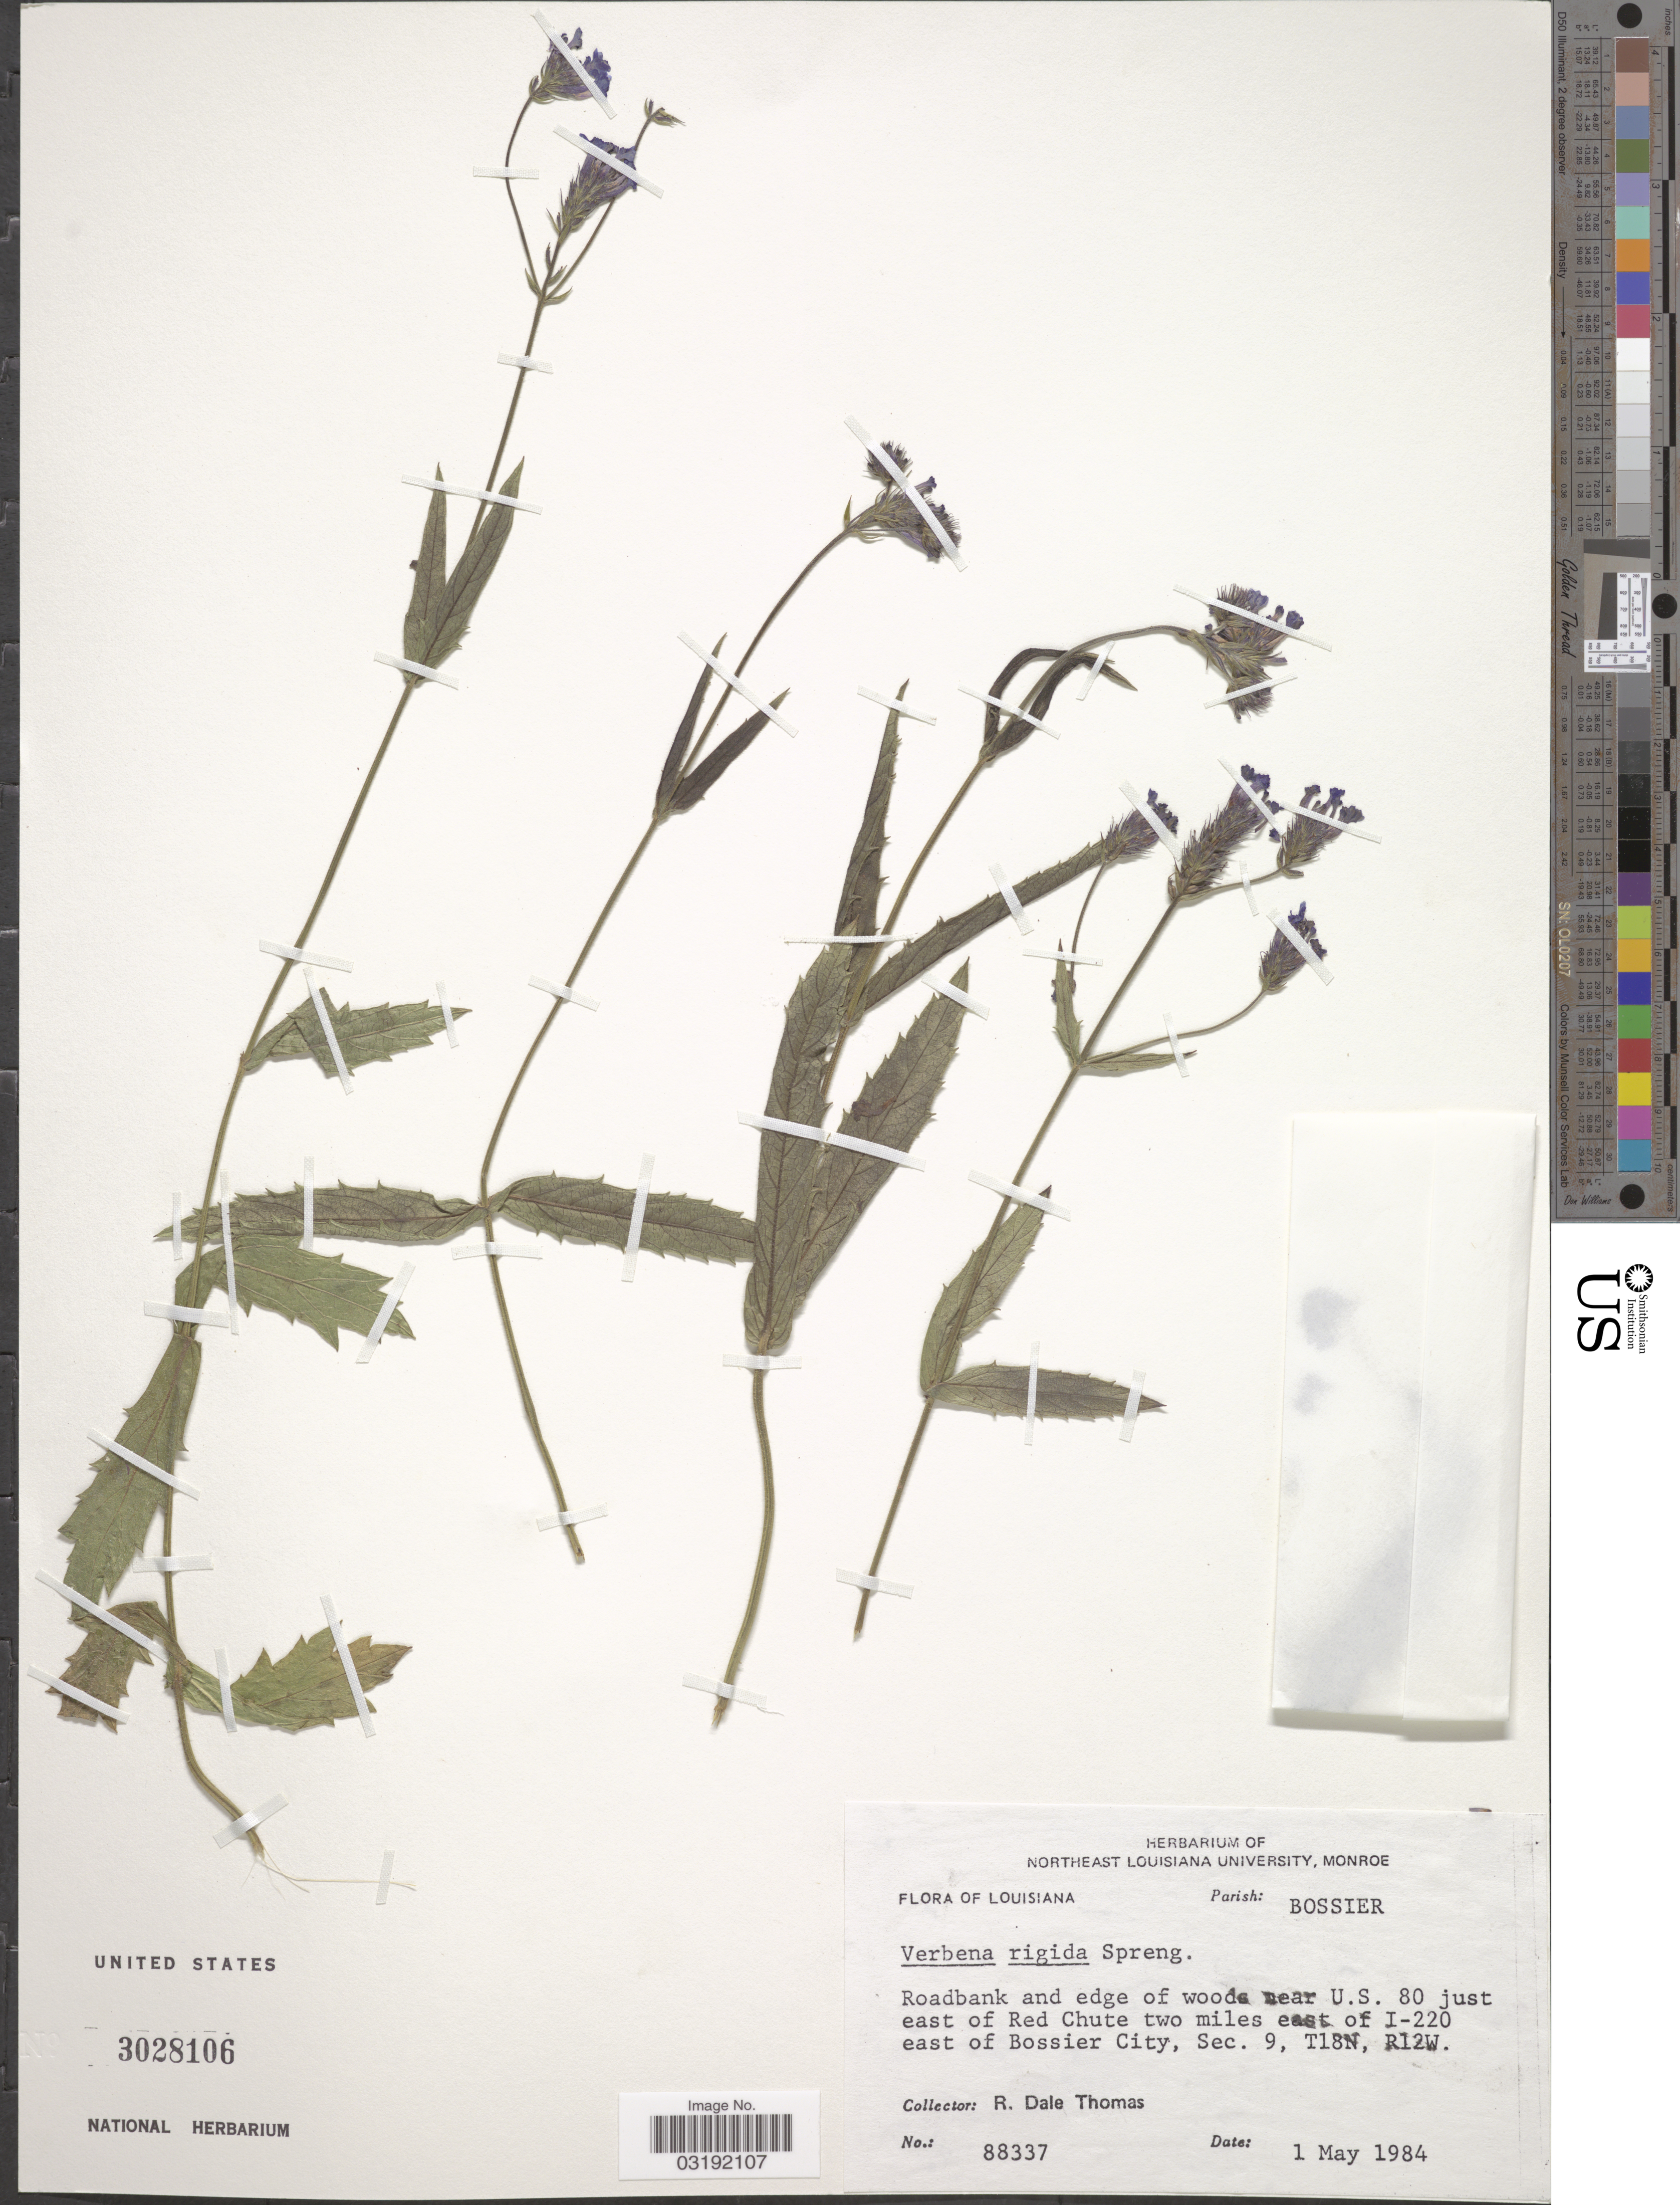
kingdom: Plantae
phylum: Tracheophyta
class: Magnoliopsida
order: Lamiales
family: Verbenaceae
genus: Verbena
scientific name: Verbena rigida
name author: Spreng.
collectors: R. Thomas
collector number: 88337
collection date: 1984-05-01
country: United States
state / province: Louisiana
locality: Parish: Bossier. Roadbank and edge of woods near U.S. 80 just east of Red Chute two miles east of I-220 east of Bossier City, Sec. 9, T18N, R12W.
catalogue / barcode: US 3028106